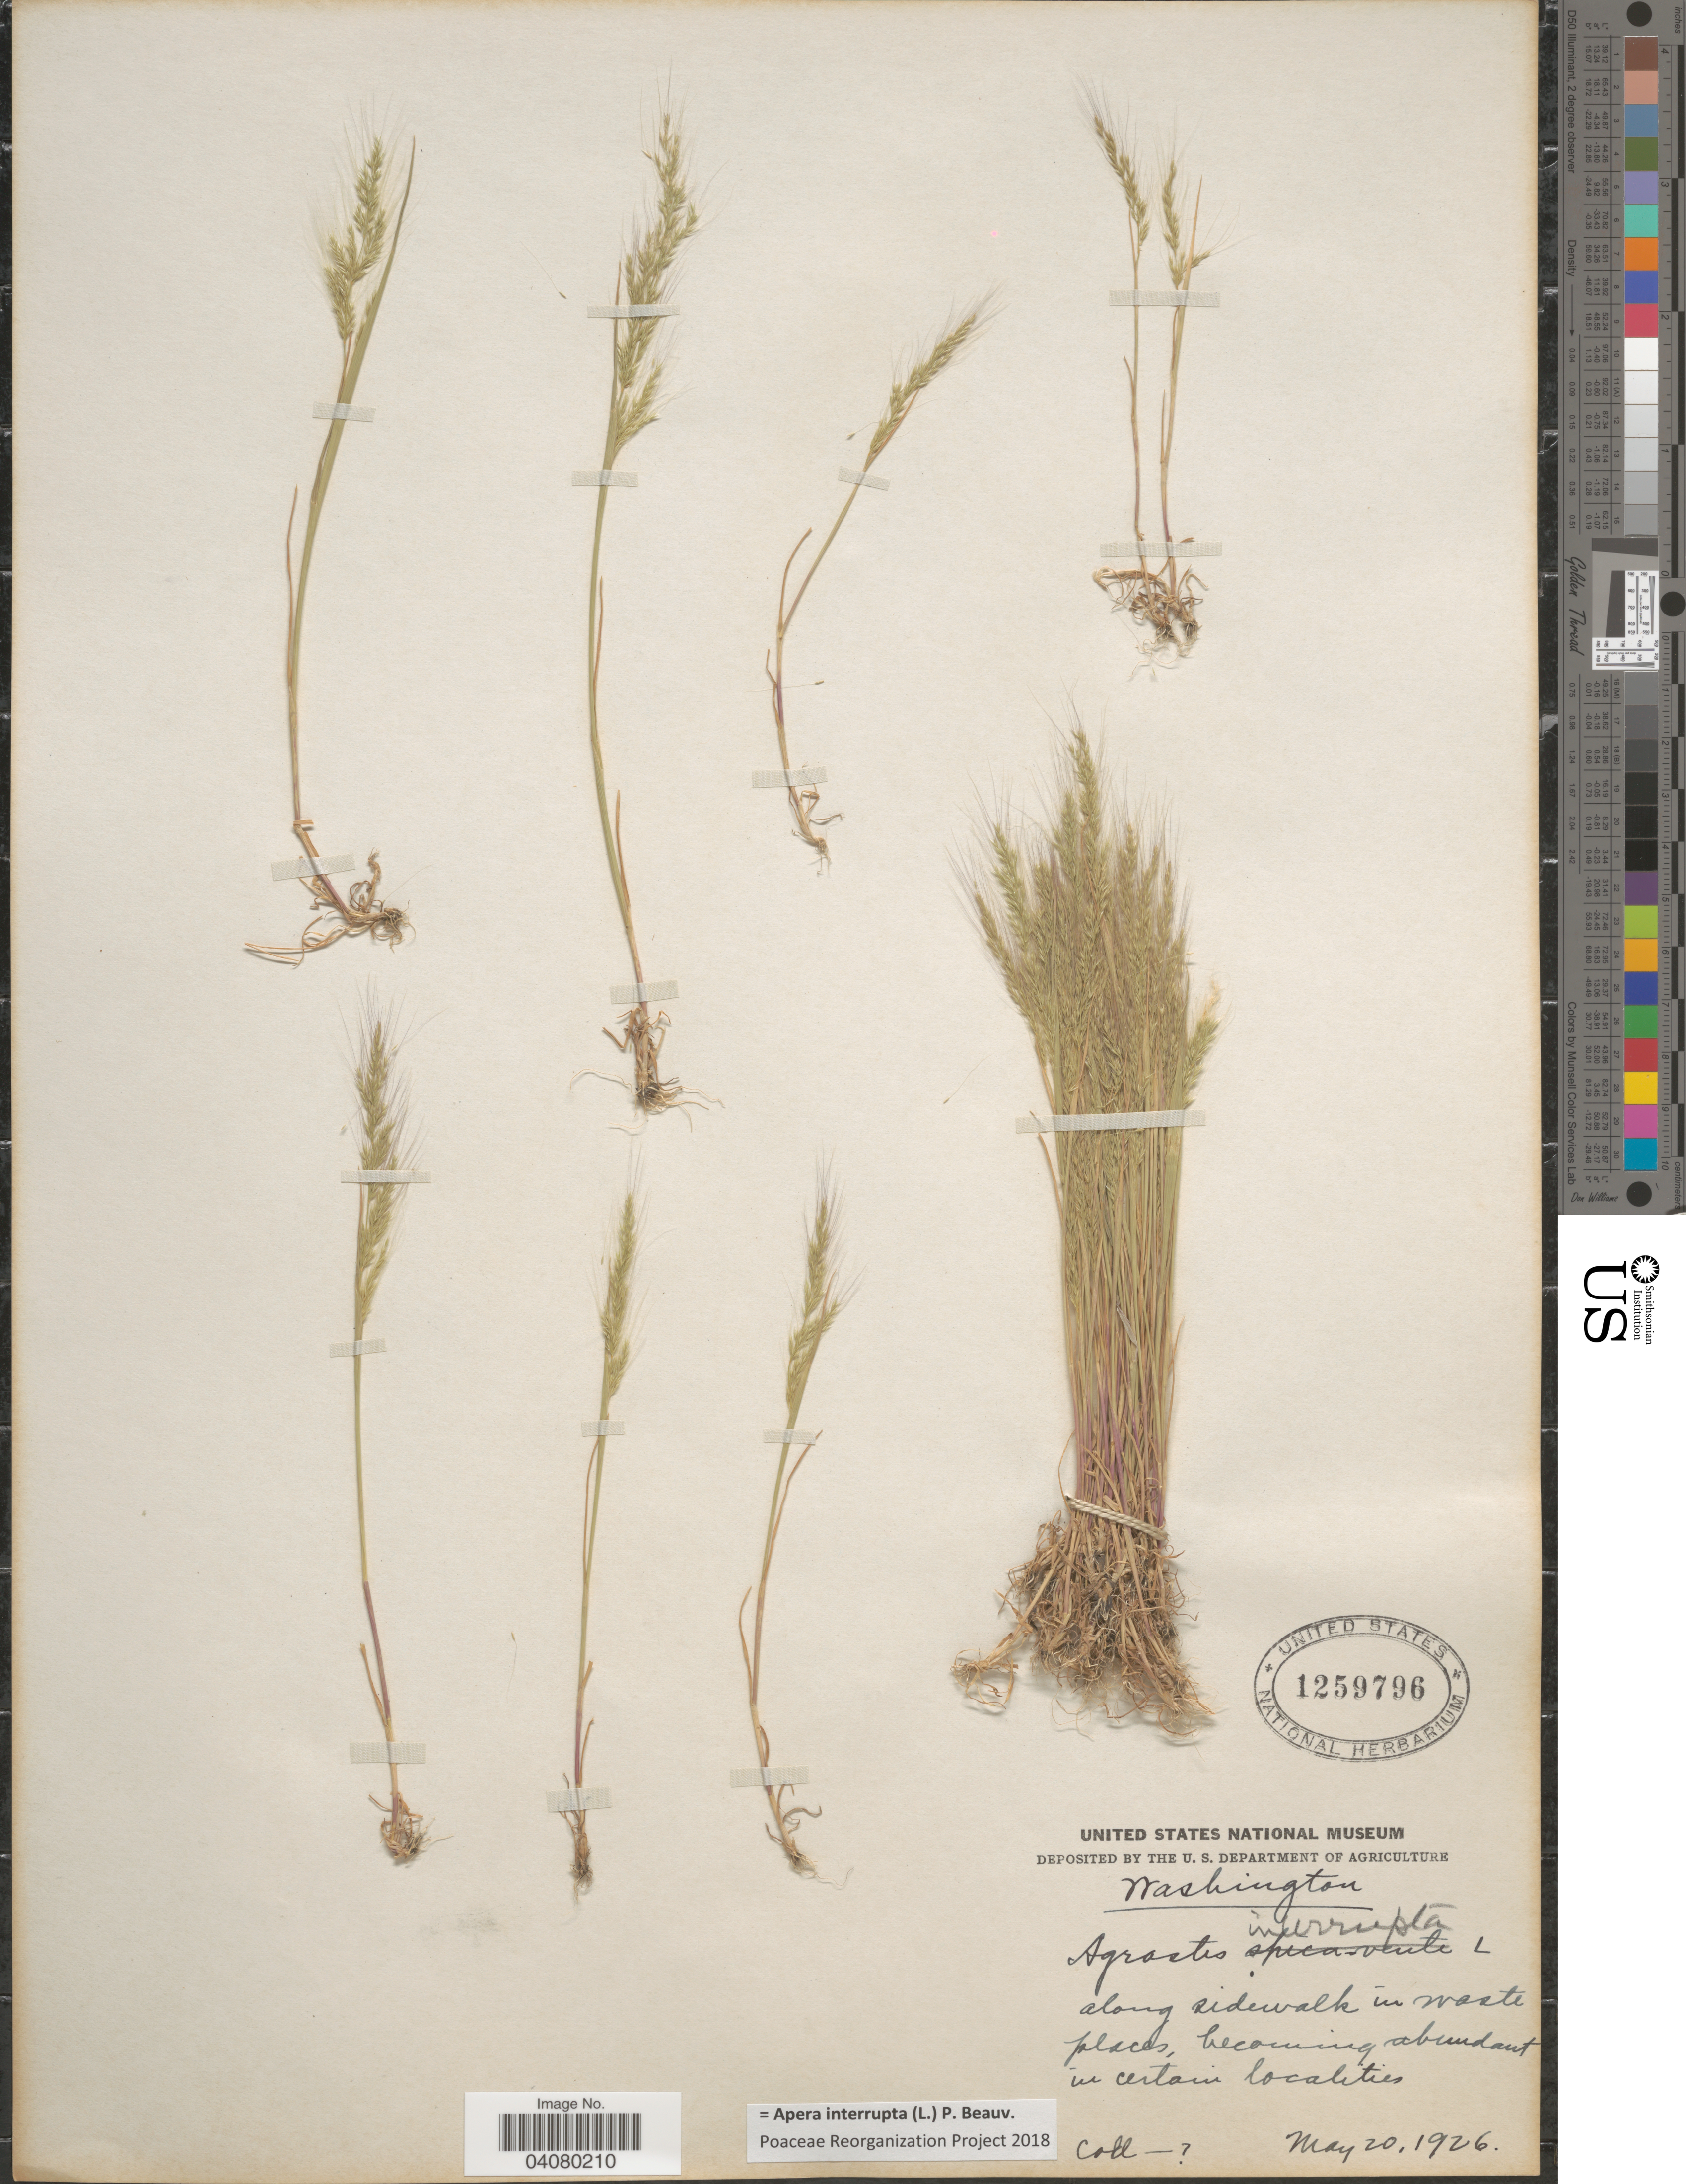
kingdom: Plantae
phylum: Tracheophyta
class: Liliopsida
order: Poales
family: Poaceae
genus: Apera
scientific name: Apera interrupta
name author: (L.) P. Beauv.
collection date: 1926-05-20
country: United States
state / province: Washington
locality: Along sidewalk in waste places.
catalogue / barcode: US 1259796